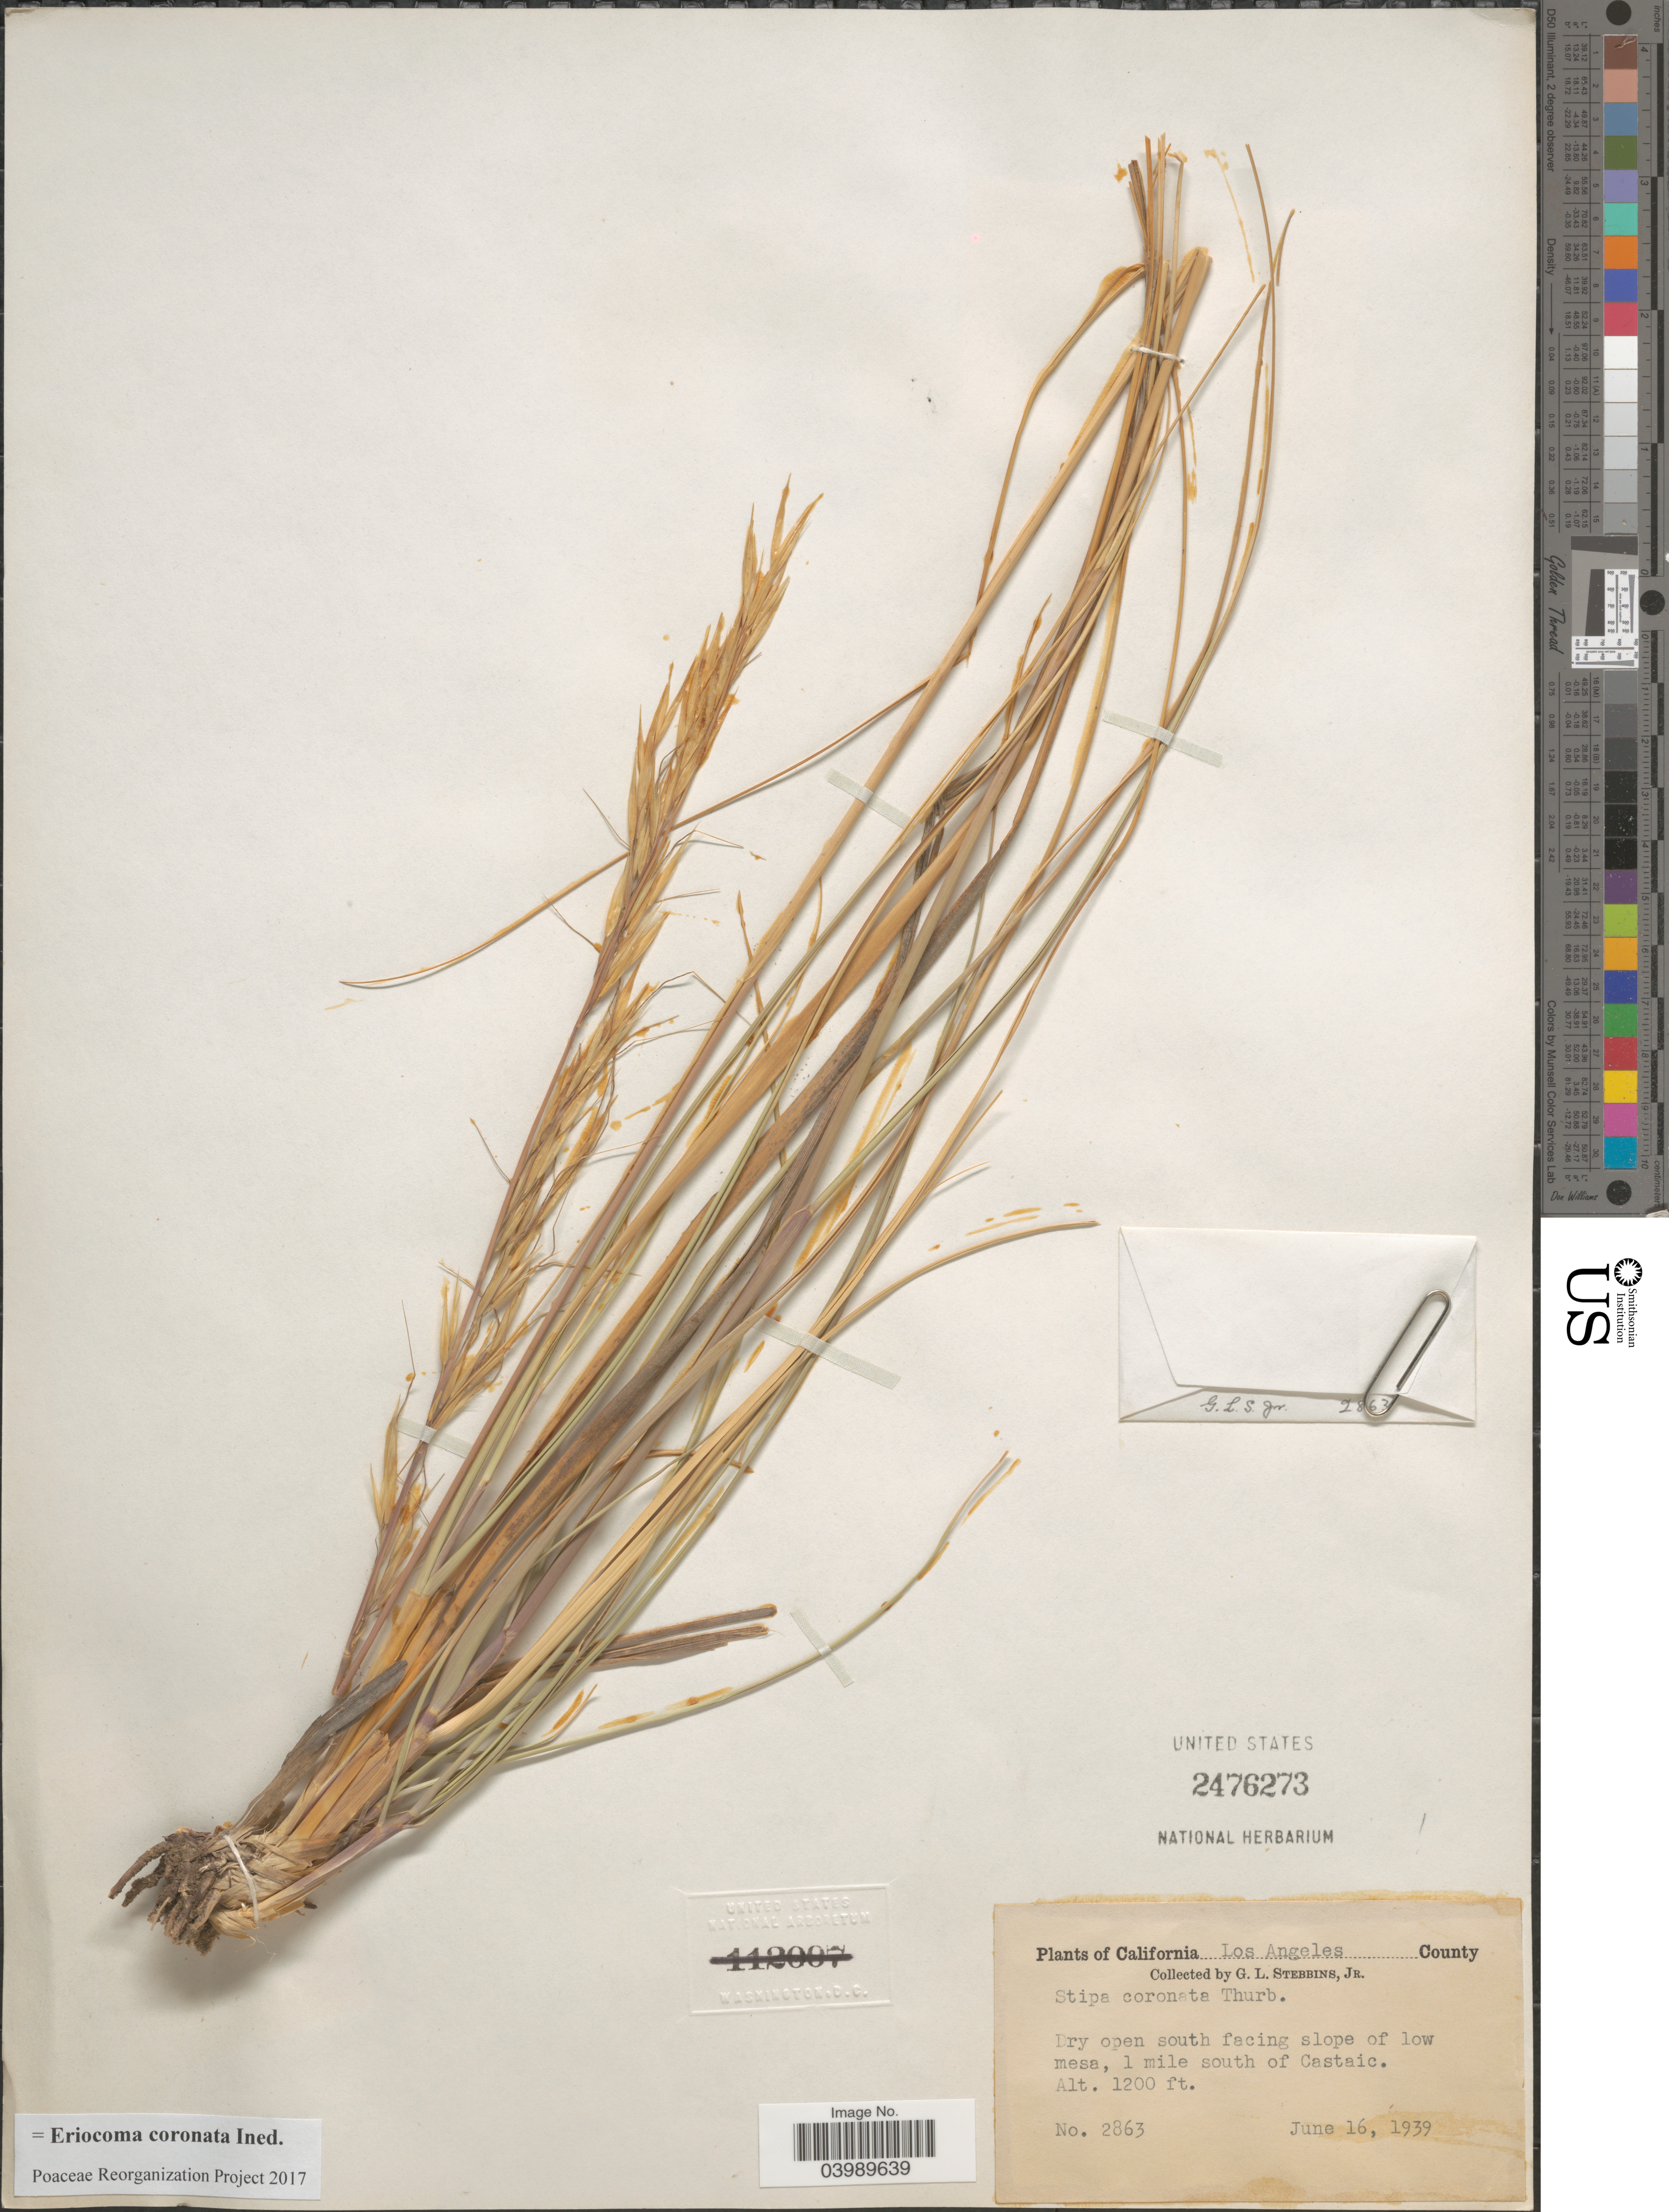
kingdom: Plantae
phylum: Tracheophyta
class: Liliopsida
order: Poales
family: Poaceae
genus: Eriocoma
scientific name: Eriocoma coronata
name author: (Thurb.) Romasch.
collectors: G. L. Stebbins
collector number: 2863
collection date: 1939-06-16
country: United States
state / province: California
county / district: Los Angeles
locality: Los Angeles County. Dry open south facing of low mesa, 1 mile south of Castaic.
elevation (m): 366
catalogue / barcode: US 2476273